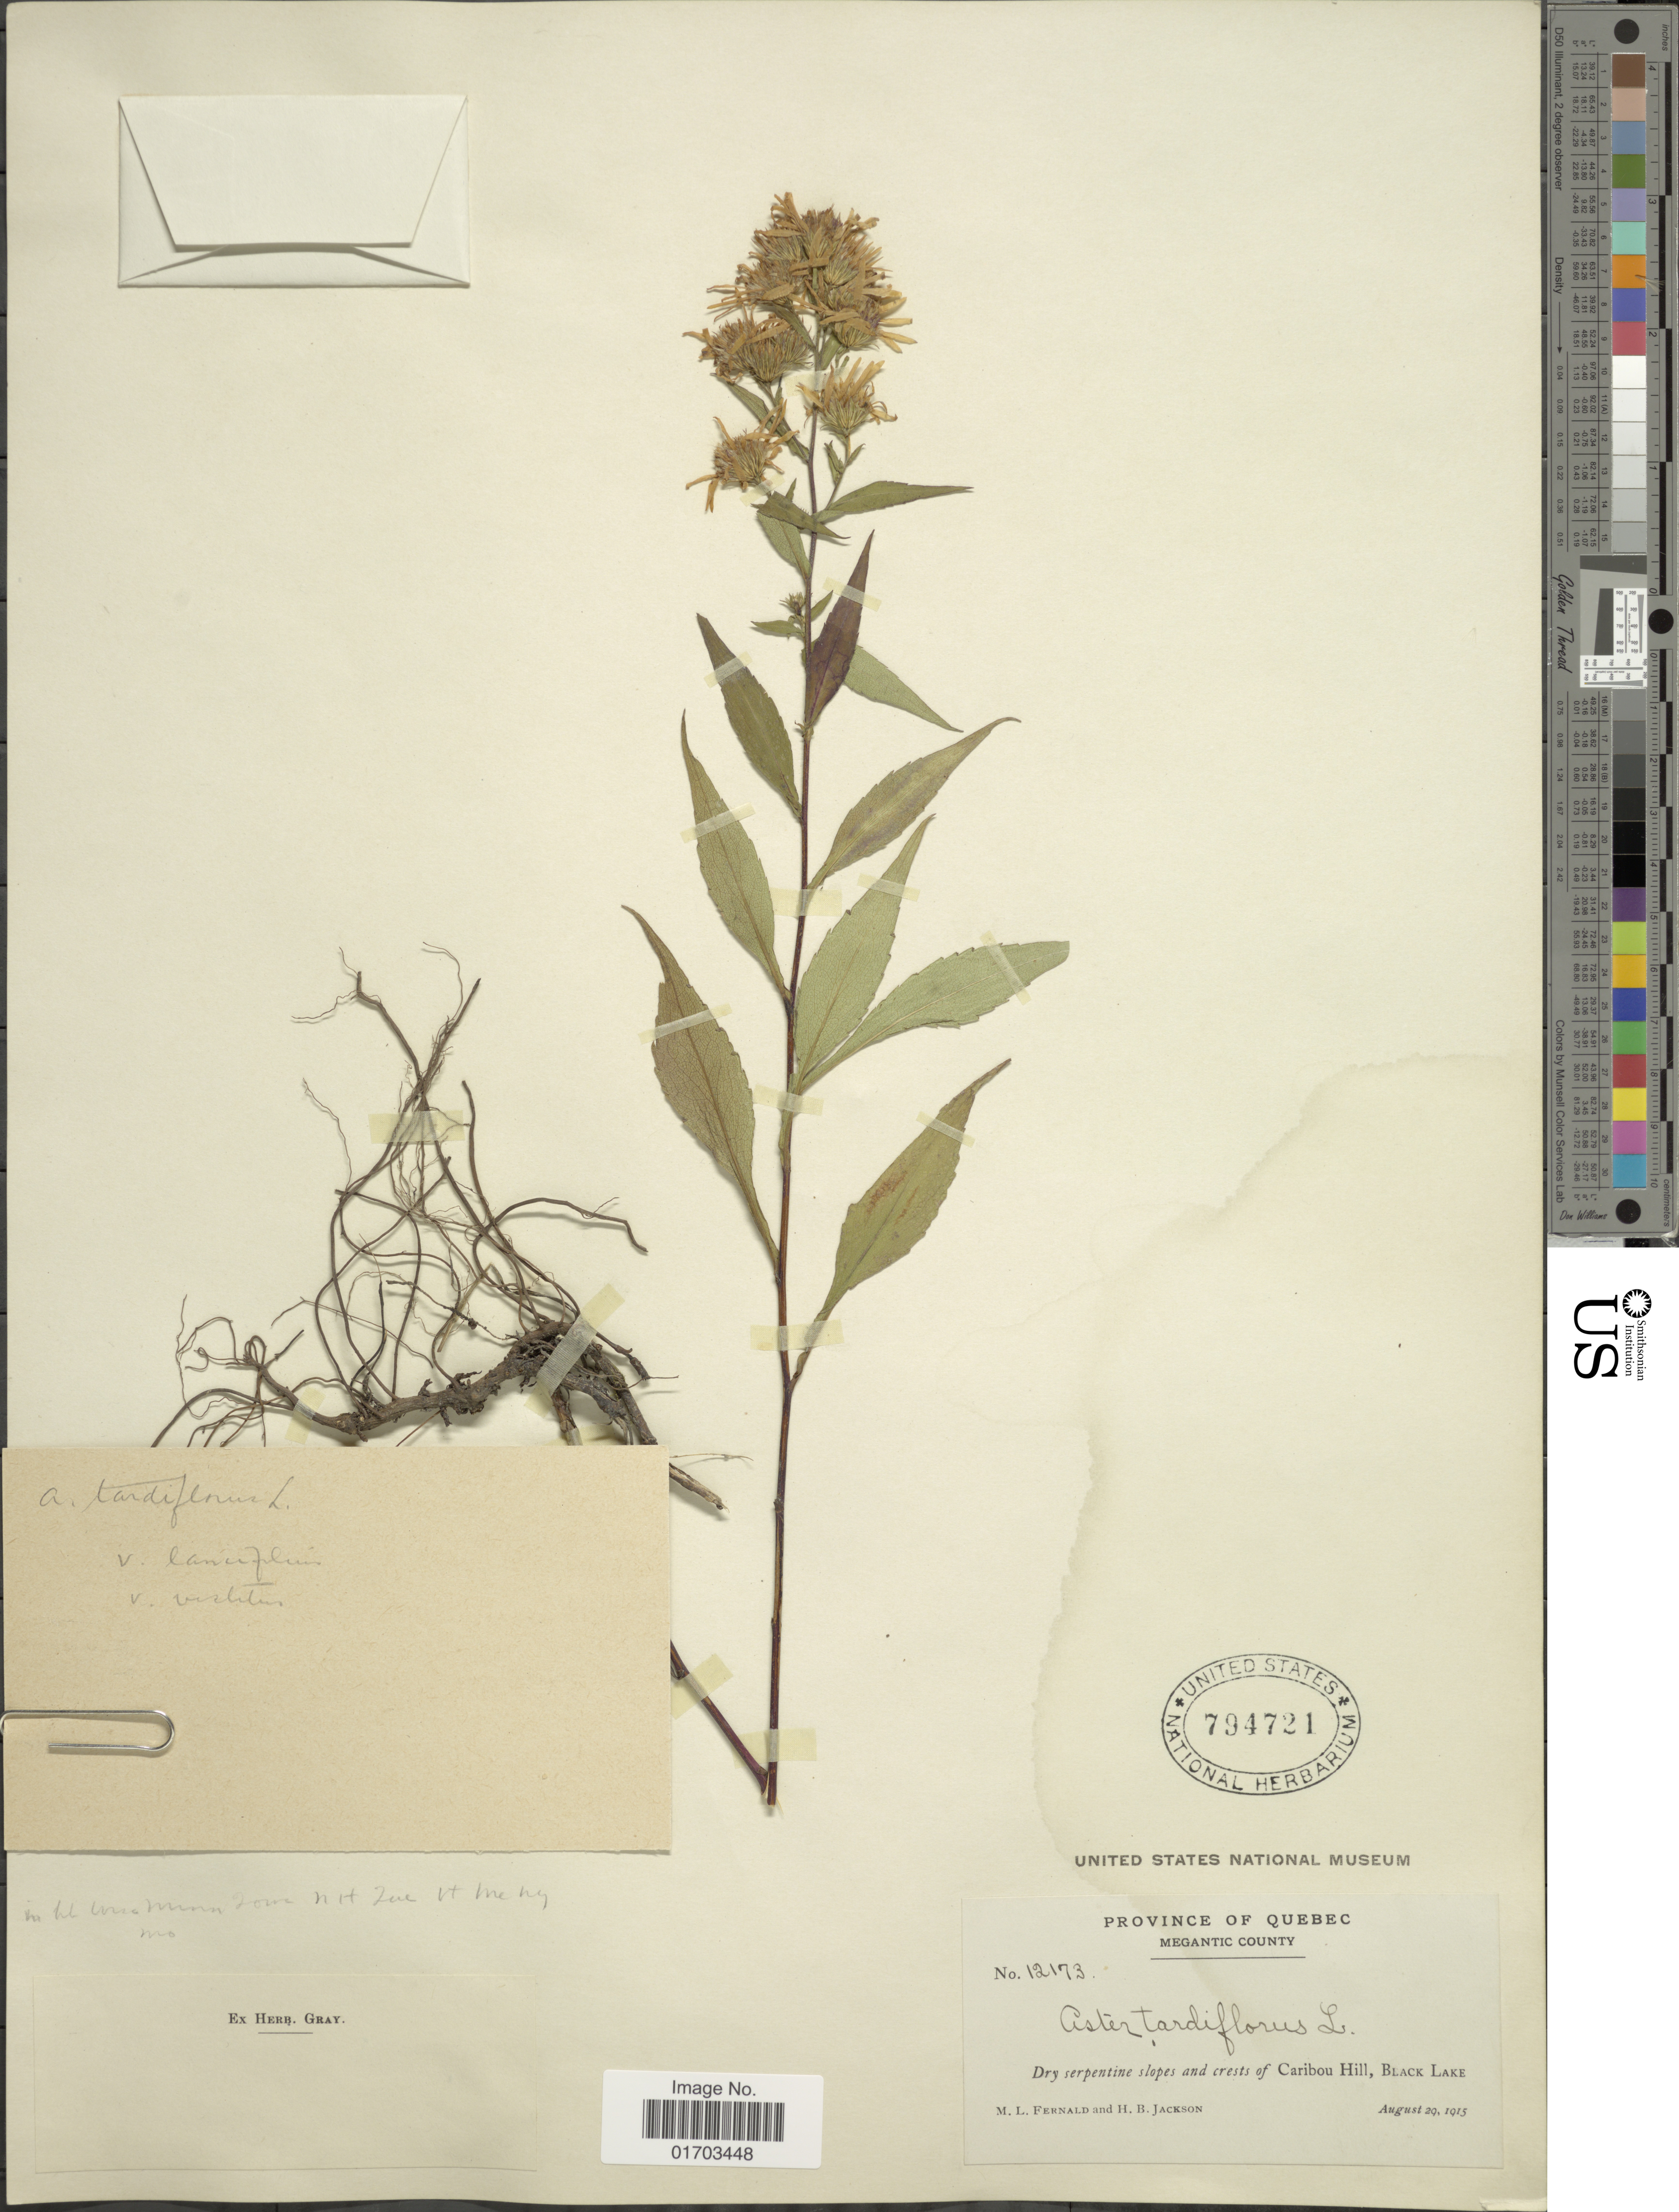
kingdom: Plantae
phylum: Tracheophyta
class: Magnoliopsida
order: Asterales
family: Asteraceae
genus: Symphyotrichum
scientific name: Symphyotrichum x tardiflorum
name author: (L.) Greuter et al.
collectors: M. L. Fernald & H. Jackson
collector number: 12173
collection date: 1915-08-29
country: Canada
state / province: Quebec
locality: Megantic County, dry serpentine slopes and crestst of Caribou Hill, Black Lake.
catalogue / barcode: US 794721